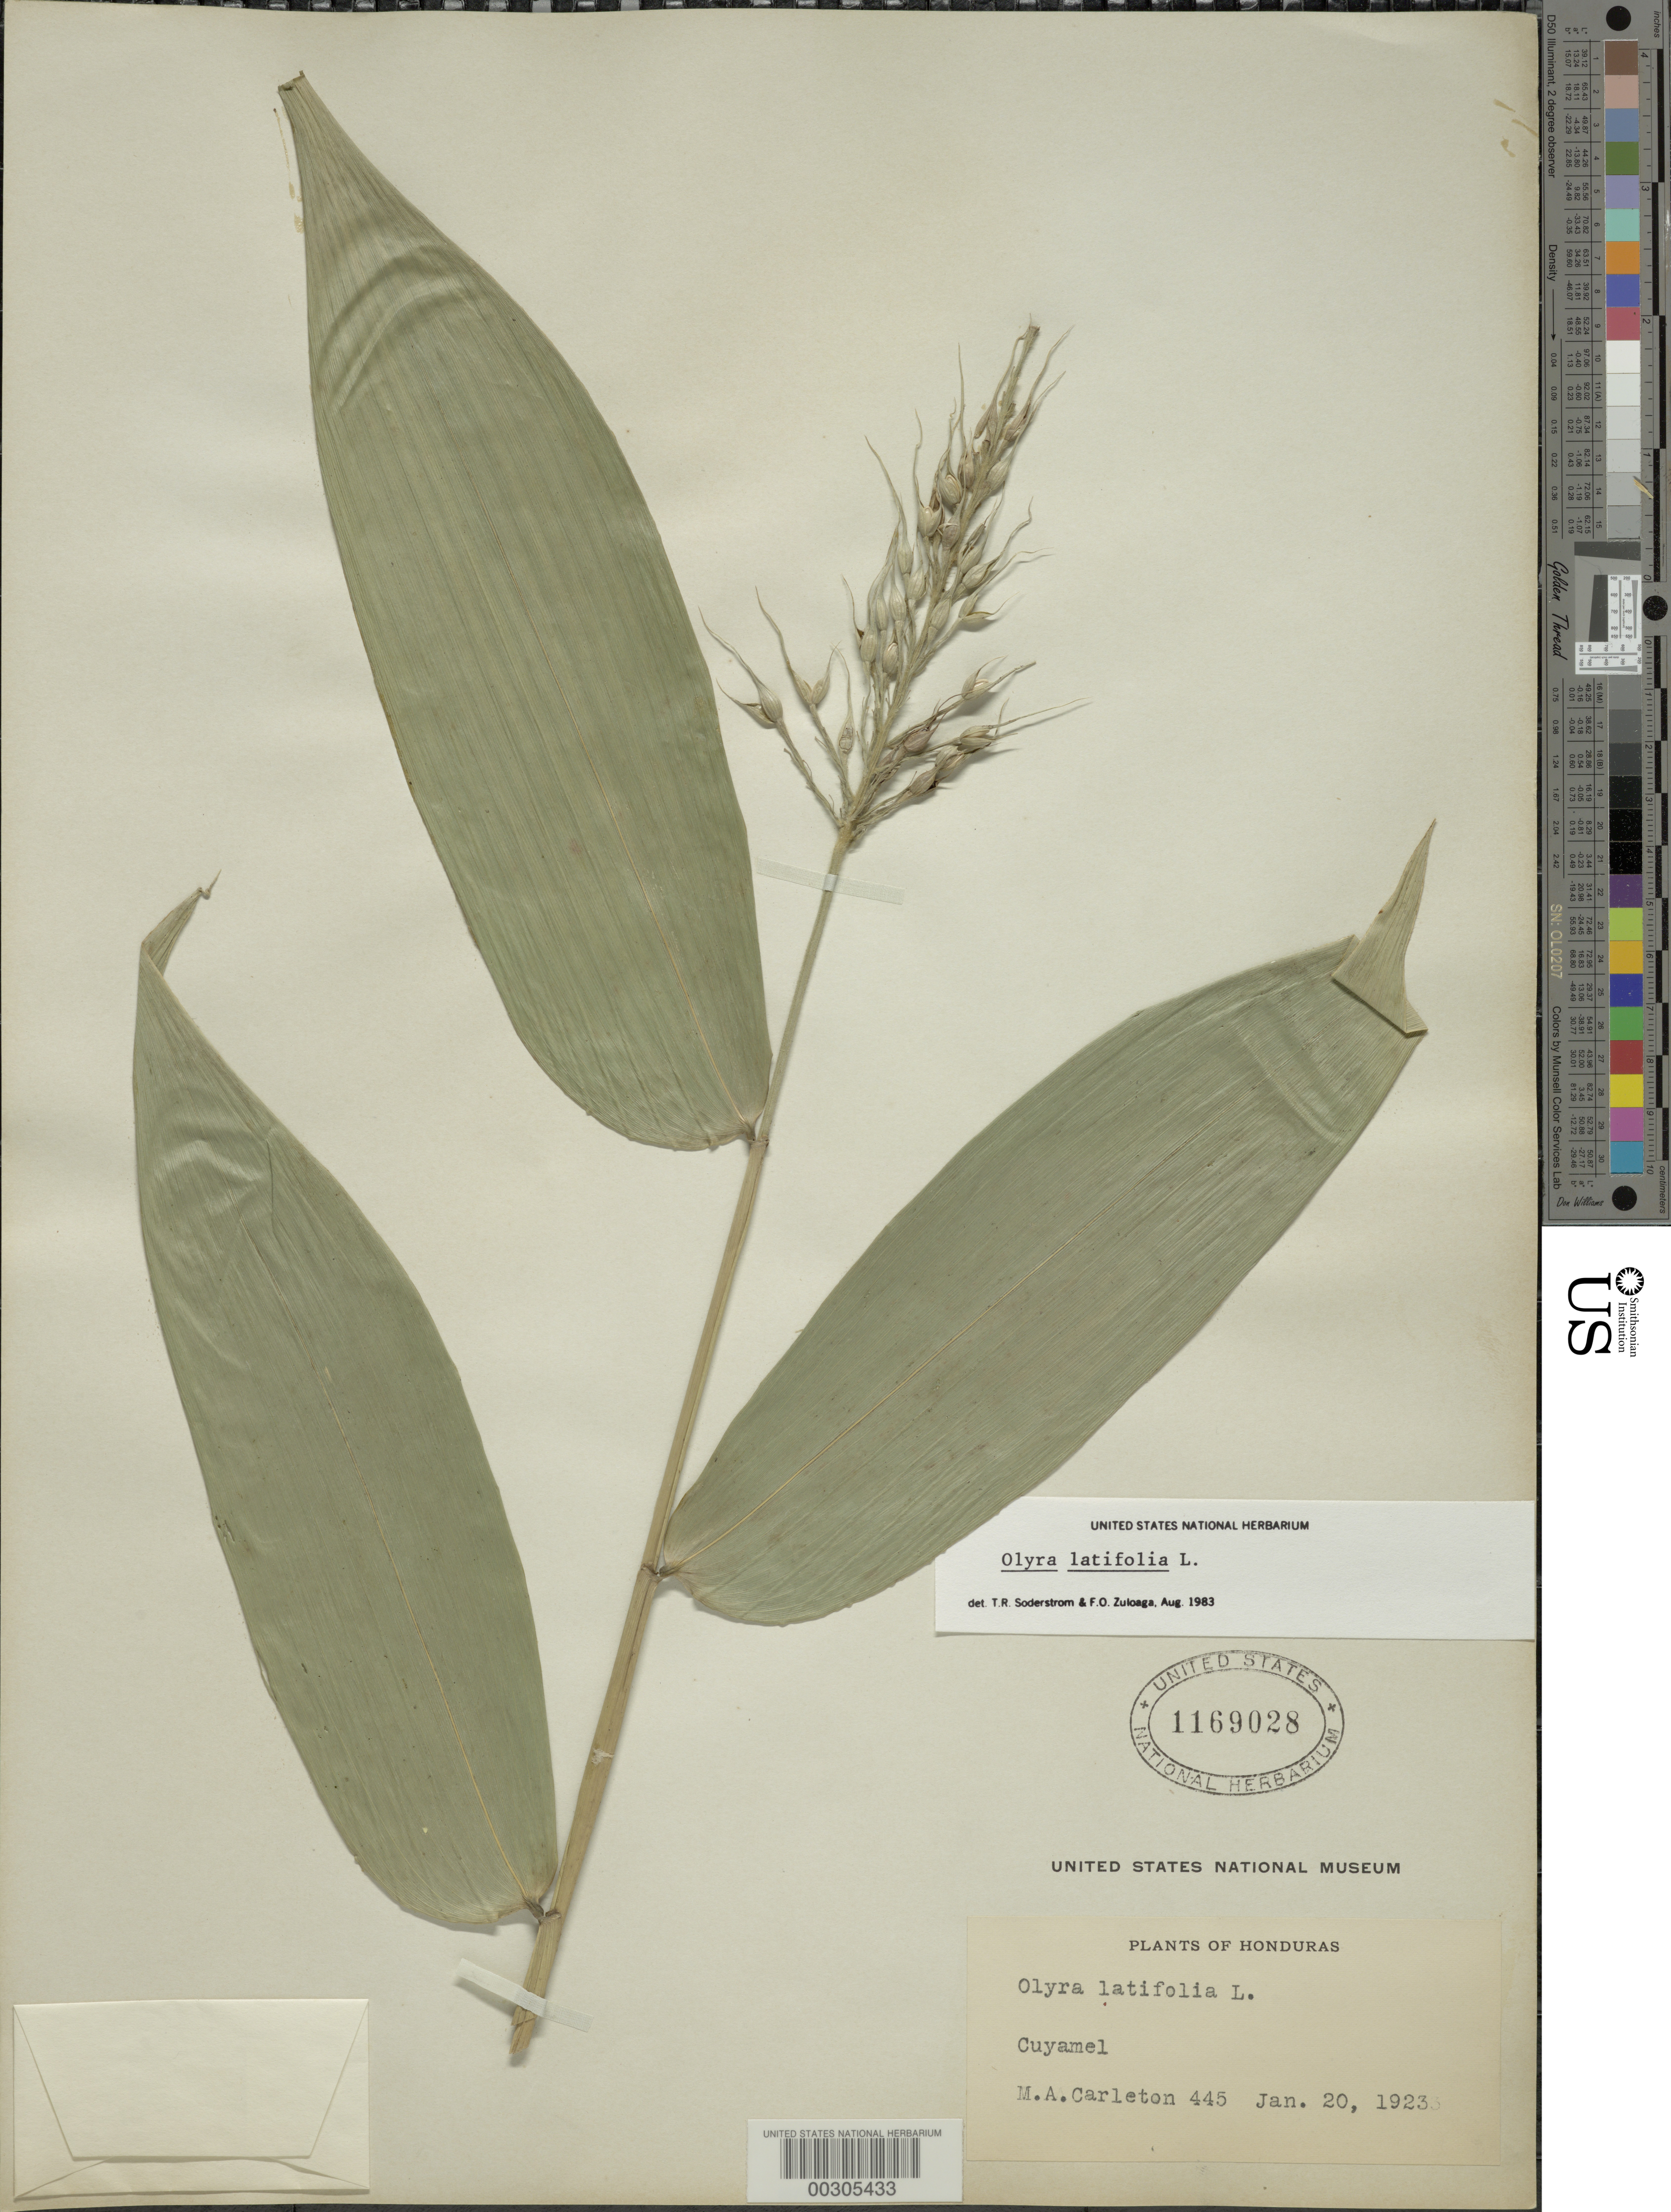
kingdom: Plantae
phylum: Tracheophyta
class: Liliopsida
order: Poales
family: Poaceae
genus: Olyra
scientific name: Olyra latifolia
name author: L.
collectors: M. A. Carleton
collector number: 445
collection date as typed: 20 Jan 1923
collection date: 1923-01-20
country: Honduras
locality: Cuyamel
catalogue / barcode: US 1169028